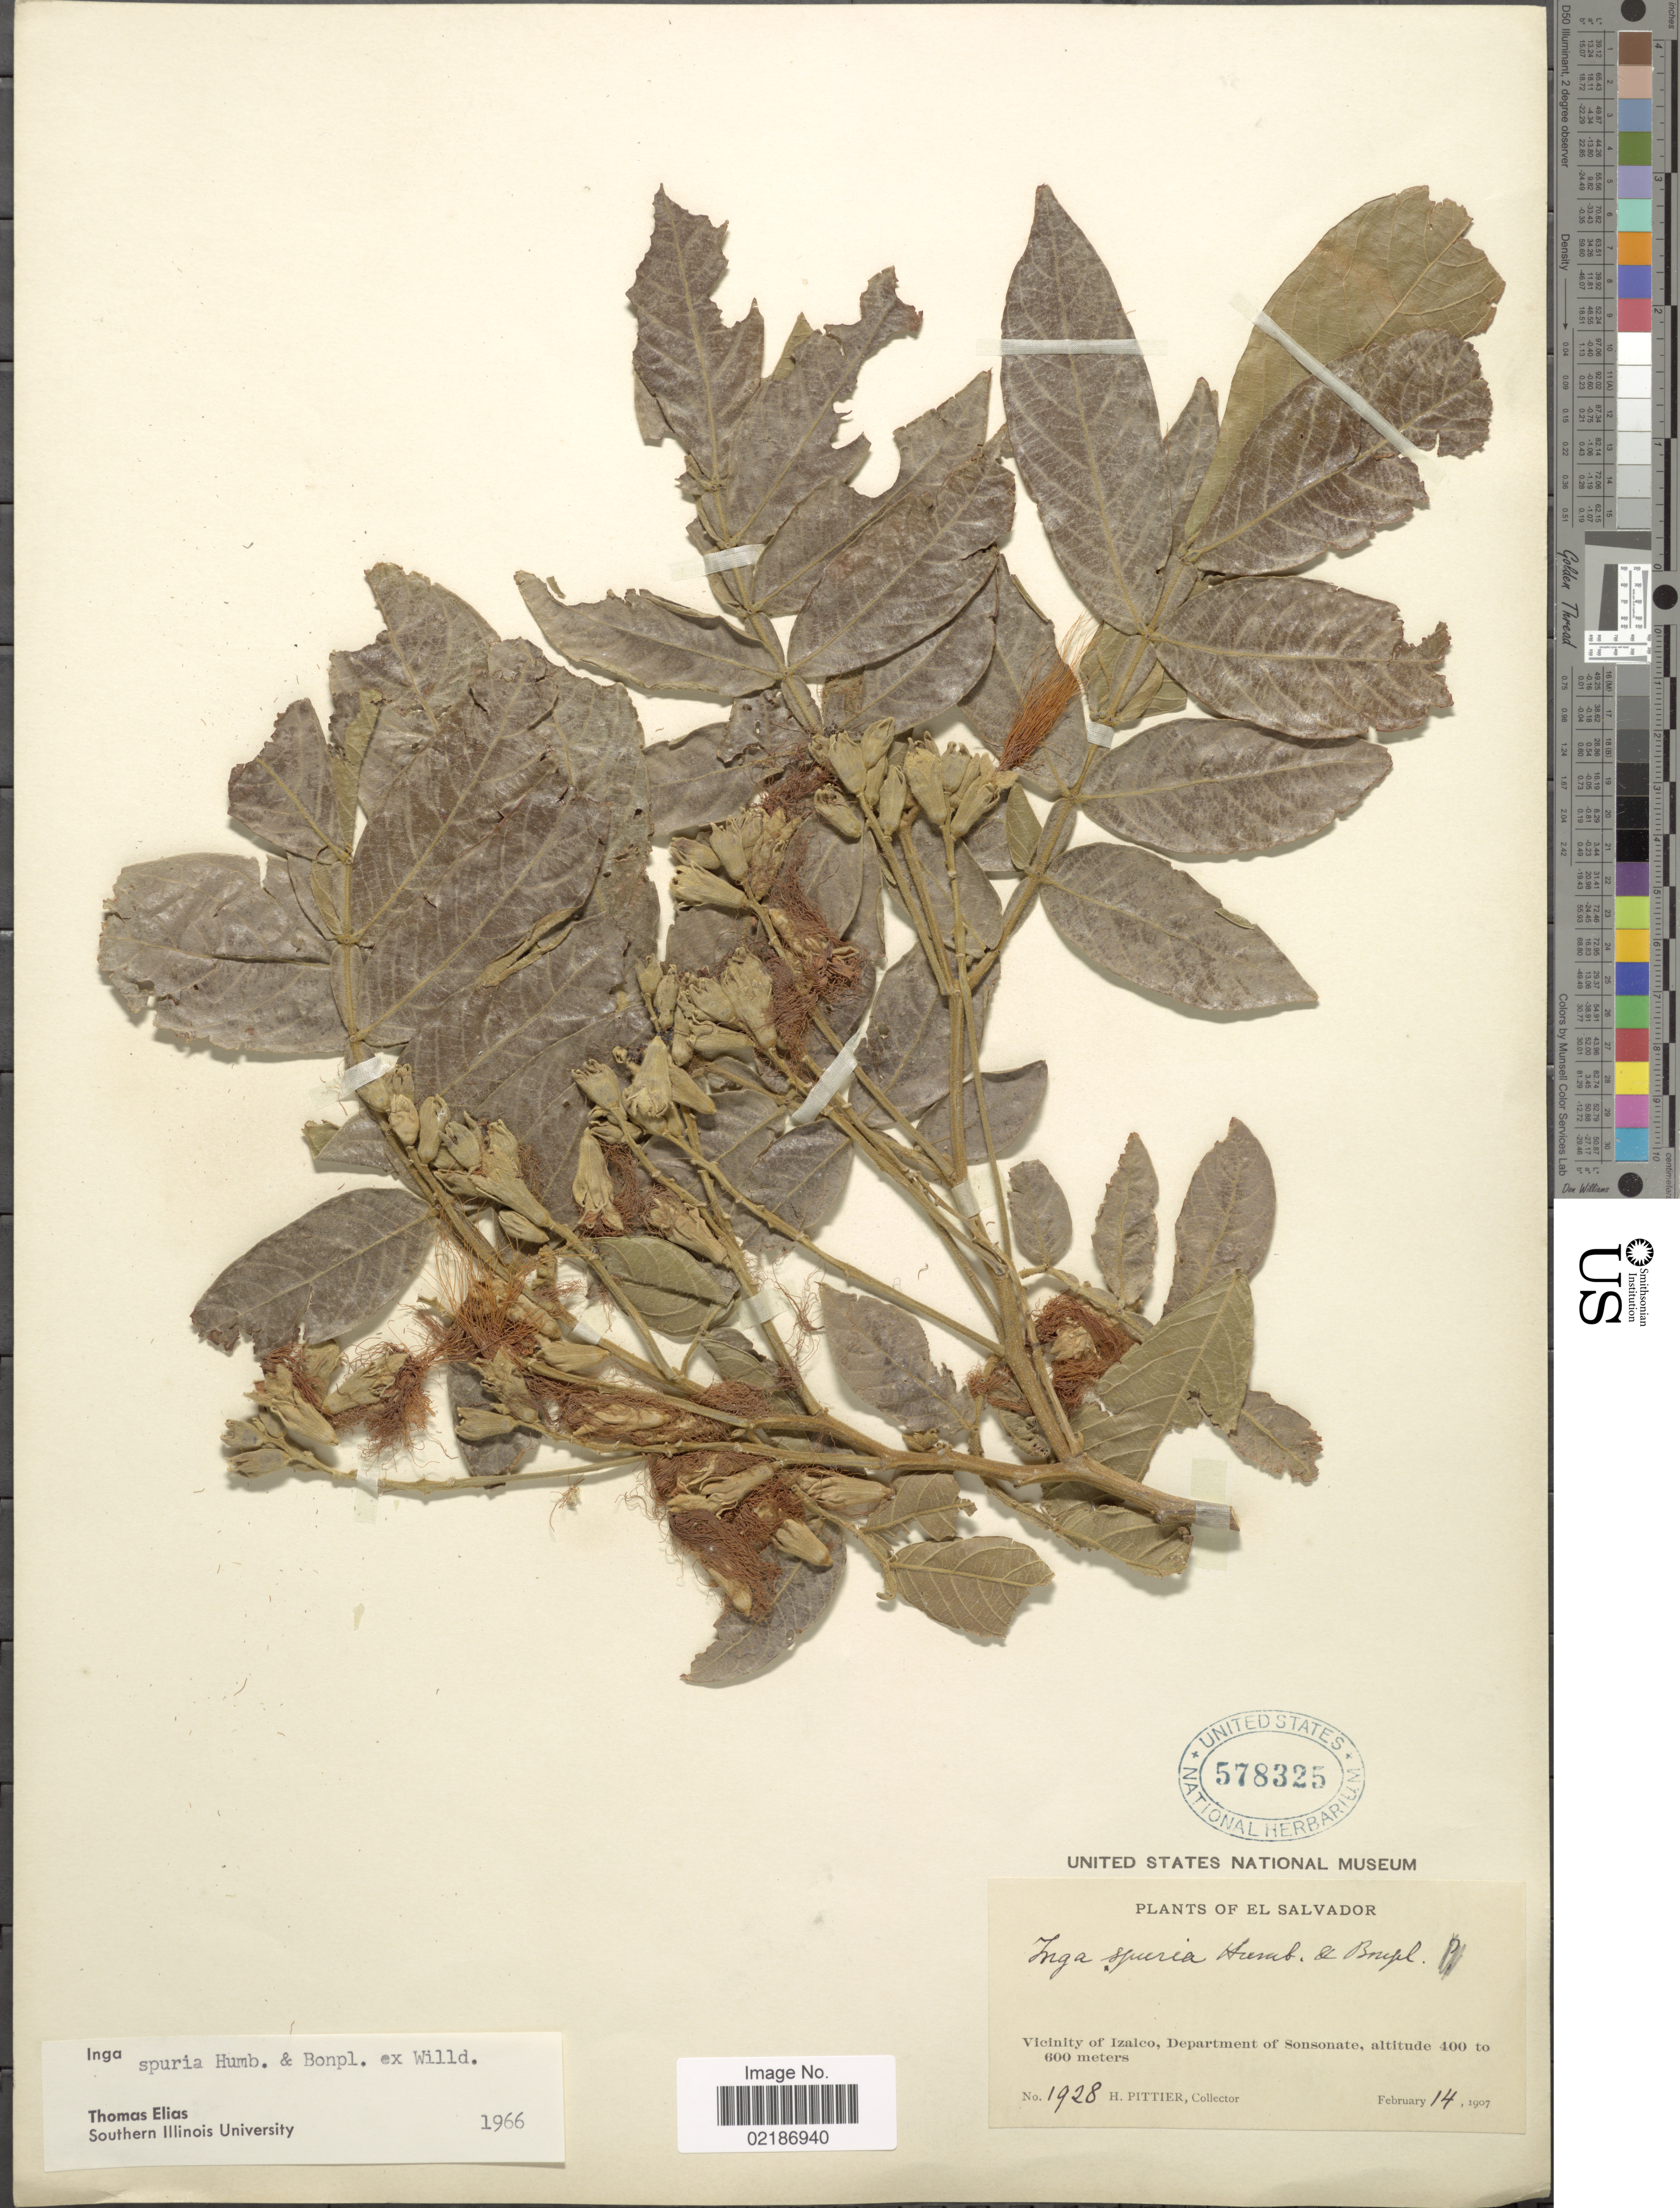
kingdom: Plantae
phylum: Tracheophyta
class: Magnoliopsida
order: Fabales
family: Fabaceae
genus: Inga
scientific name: Inga vera subsp. vera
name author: Willd.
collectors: H. F. Pittier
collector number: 1928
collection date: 1907-02-14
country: El Salvador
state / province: Sonsonate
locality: Vicinity of Izalco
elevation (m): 400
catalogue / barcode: US 578325